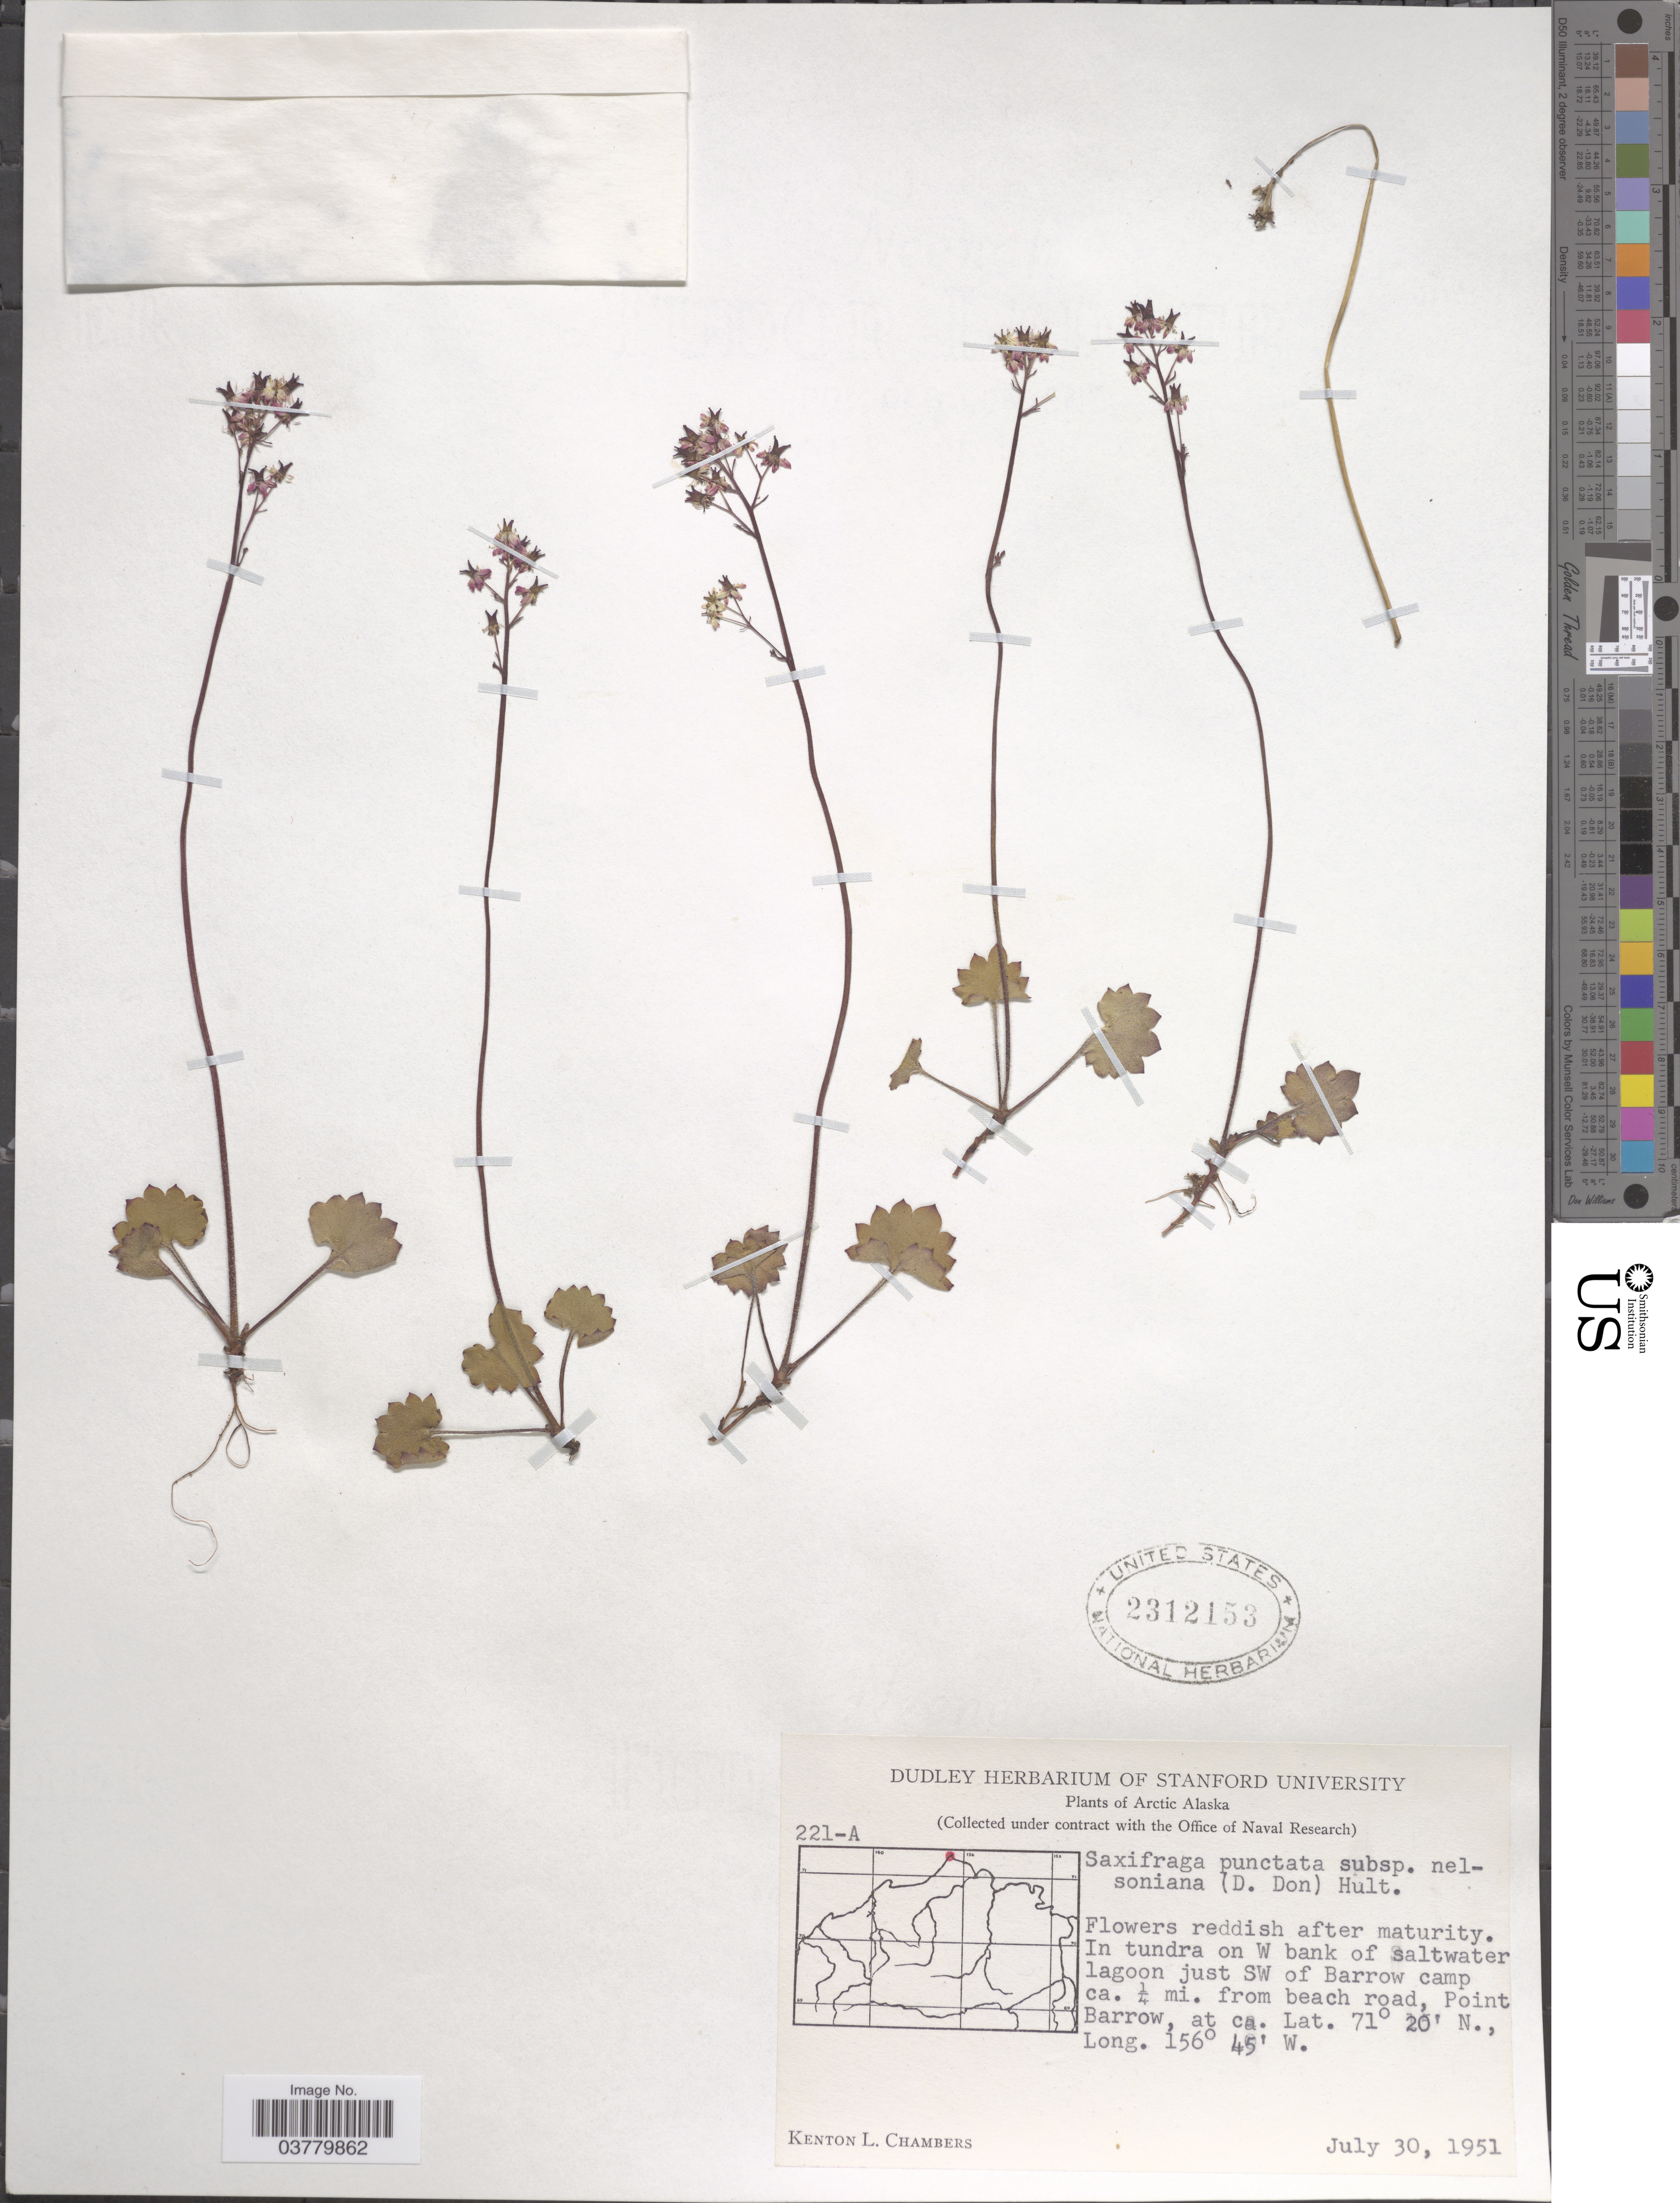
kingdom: Plantae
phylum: Tracheophyta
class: Magnoliopsida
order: Saxifragales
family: Saxifragaceae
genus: Micranthes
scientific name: Micranthes nelsoniana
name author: (D. Don) Small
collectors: K. L. Chambers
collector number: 221-A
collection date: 1951-07-30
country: United States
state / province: Alaska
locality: Arctic Alaska. In tundra on W bank of saltwater lagoon just SW of Barrow camp, ca. ¼ mi. from beach road, Point Barrow.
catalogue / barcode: US 2312153